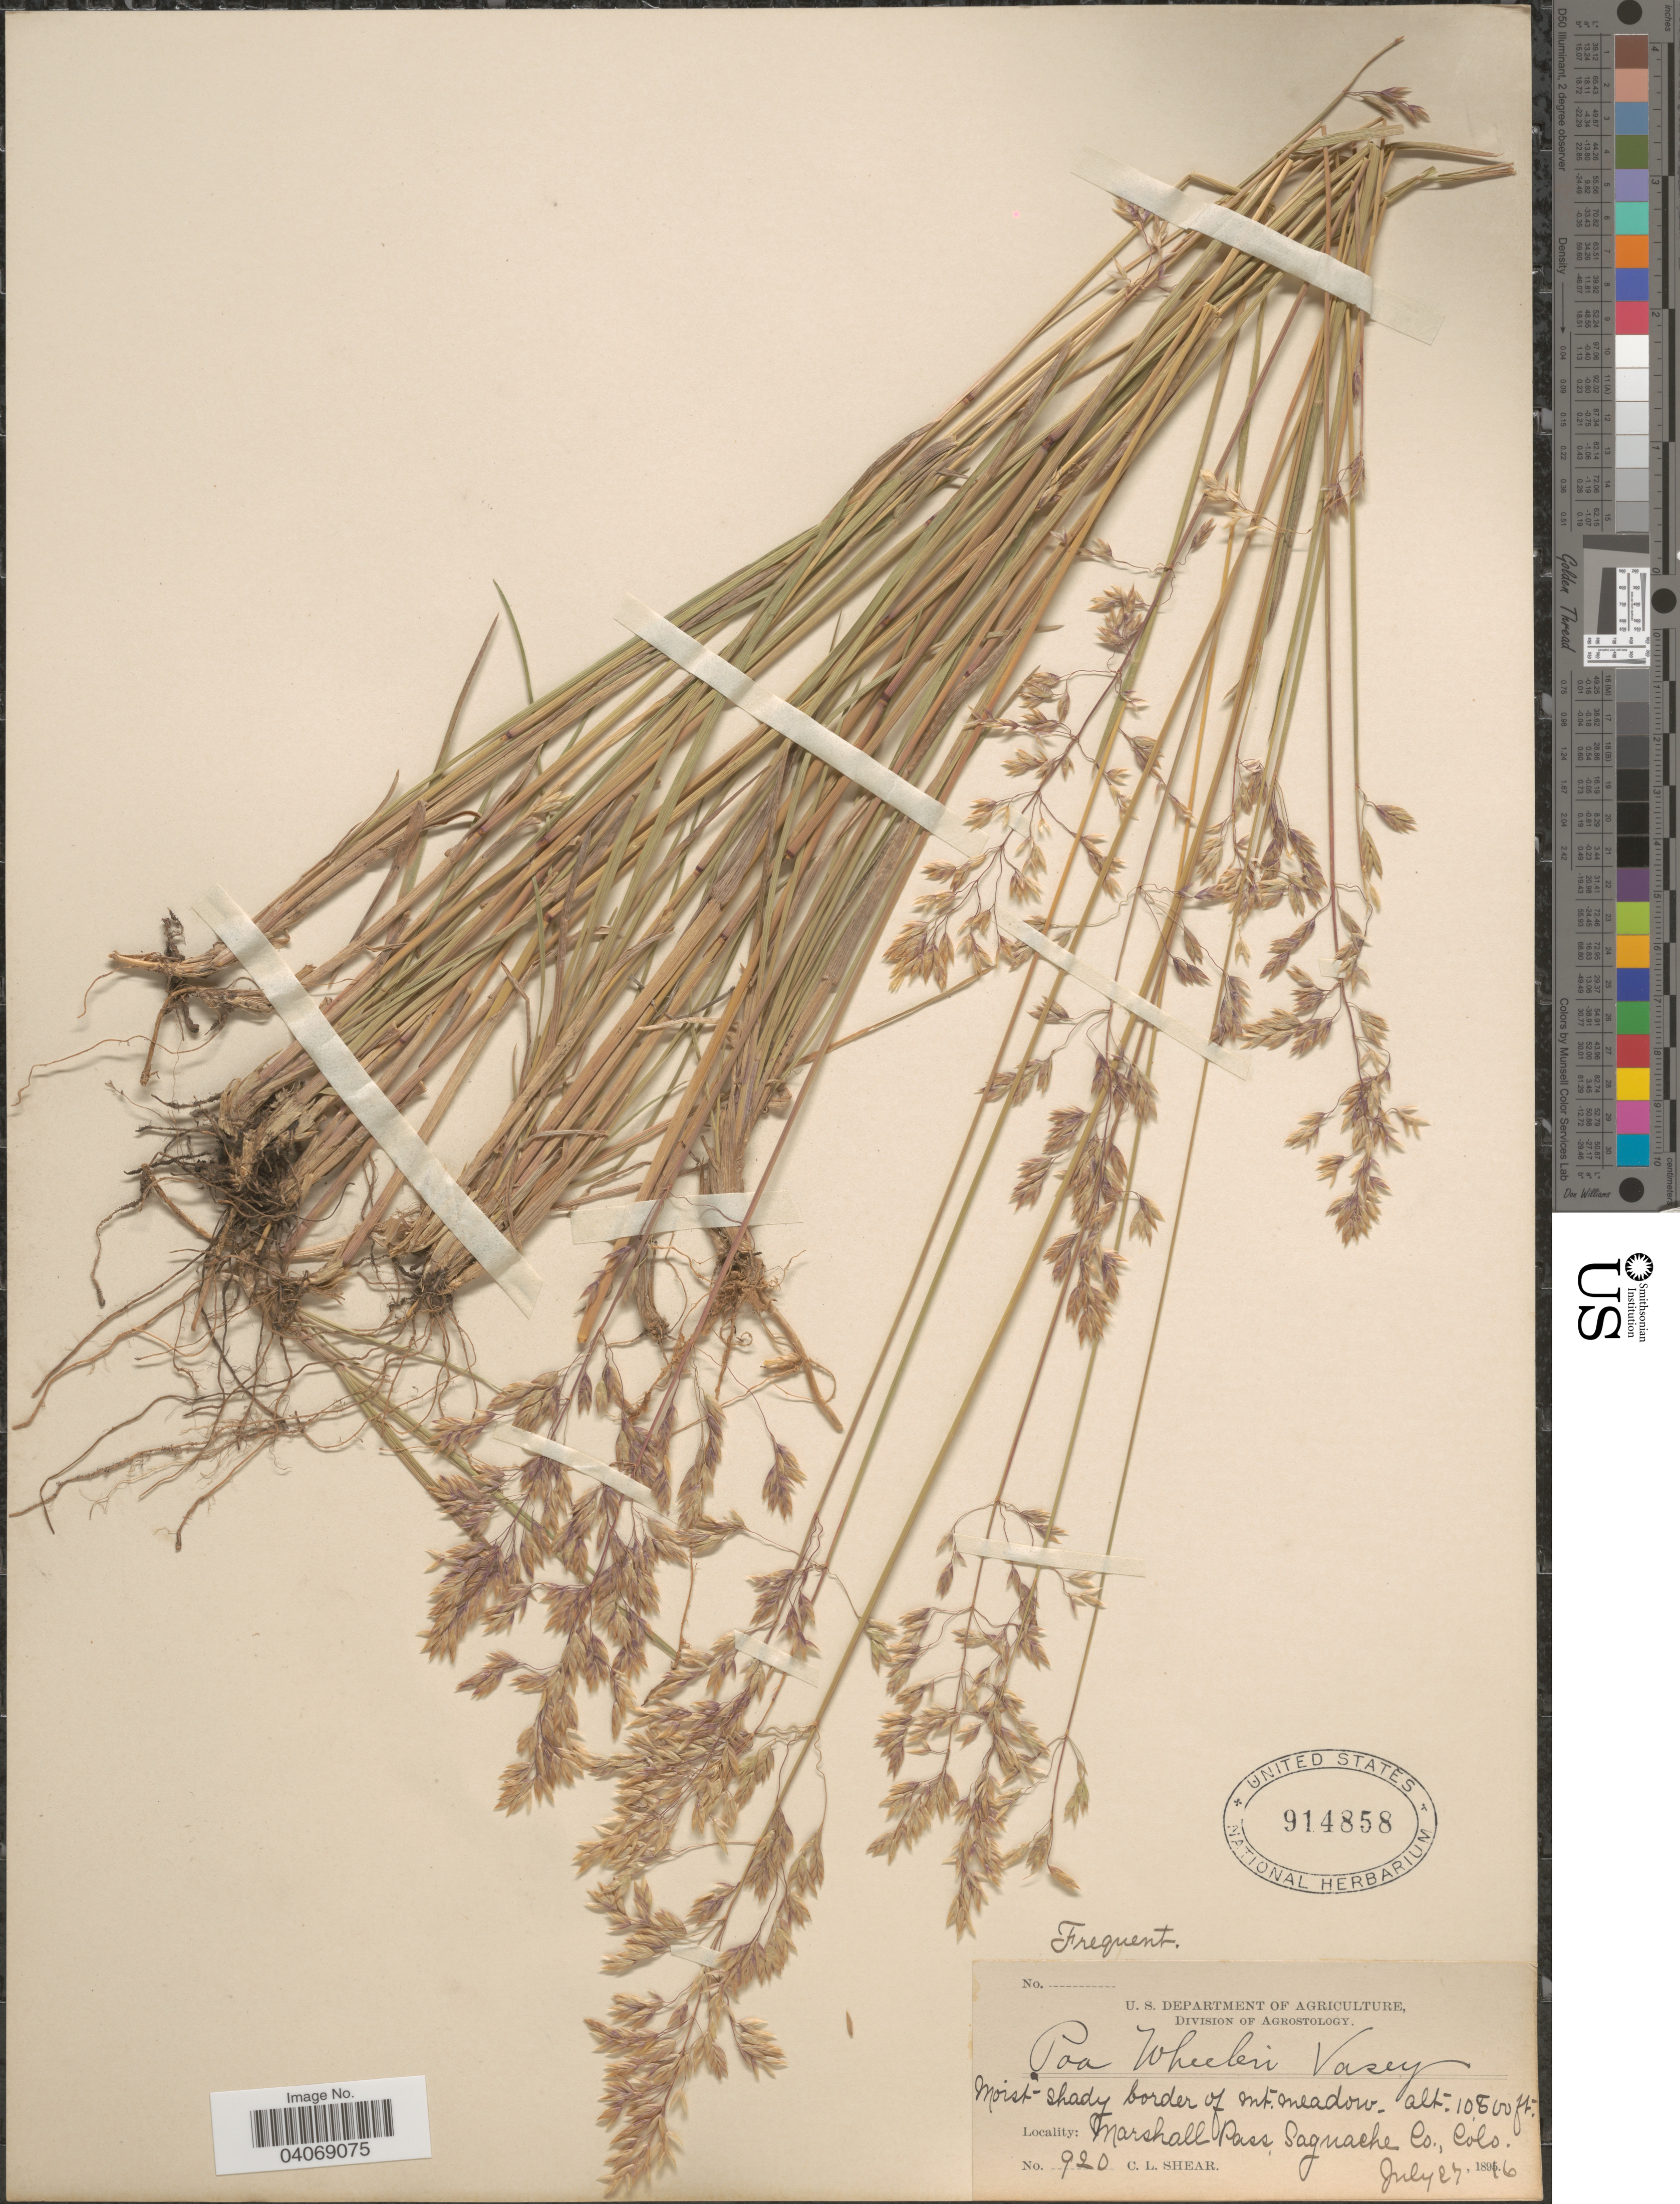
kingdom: Plantae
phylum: Tracheophyta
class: Liliopsida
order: Poales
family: Poaceae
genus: Poa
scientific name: Poa wheeleri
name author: Vasey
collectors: C. L. Shear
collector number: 920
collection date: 1896-07-27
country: United States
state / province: Colorado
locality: Moist shady border of Mt. Meadow. Marshall Pass, Saguache Co.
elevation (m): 3292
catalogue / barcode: US 914858